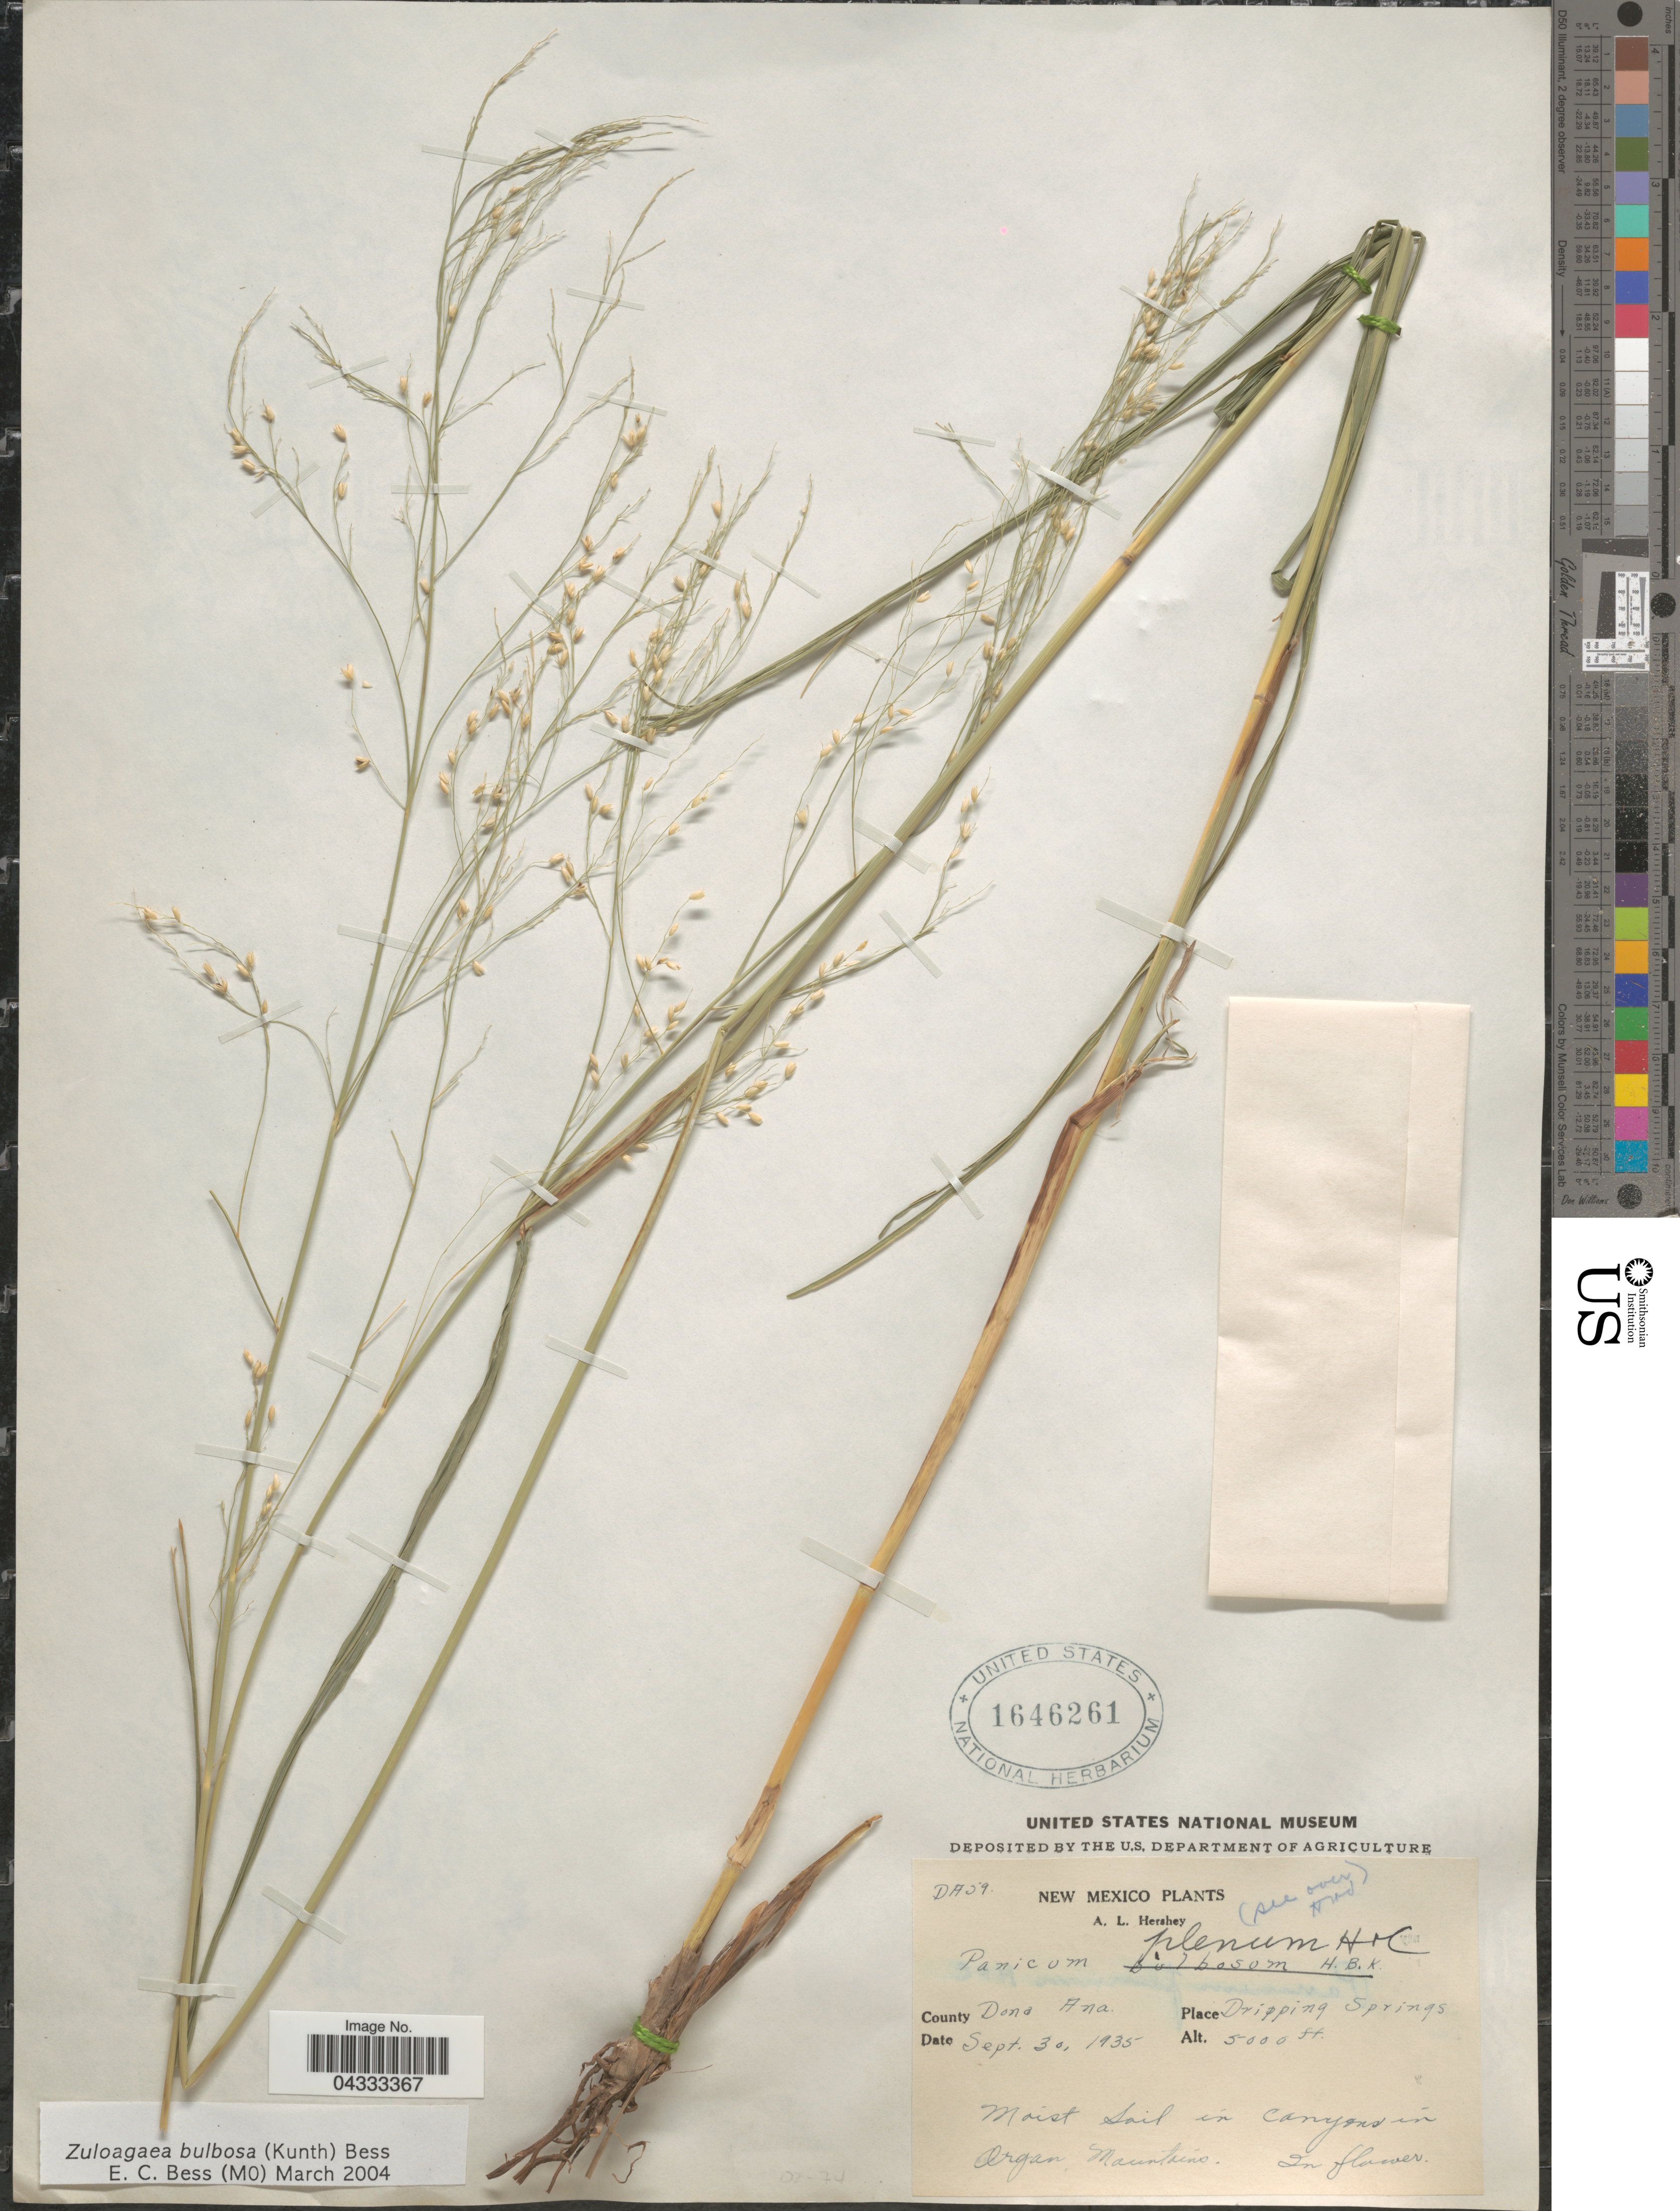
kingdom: Plantae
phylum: Tracheophyta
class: Liliopsida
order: Poales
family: Poaceae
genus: Zuloagaea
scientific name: Zuloagaea bulbosa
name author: (Kunth) E. Bess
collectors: A. Hershey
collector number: DA59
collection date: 1935-09-30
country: United States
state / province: New Mexico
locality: County Dona Ana. Dripping Springs. Moist soil in canyons in Organ Mountains.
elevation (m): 1524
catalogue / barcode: US 1646261